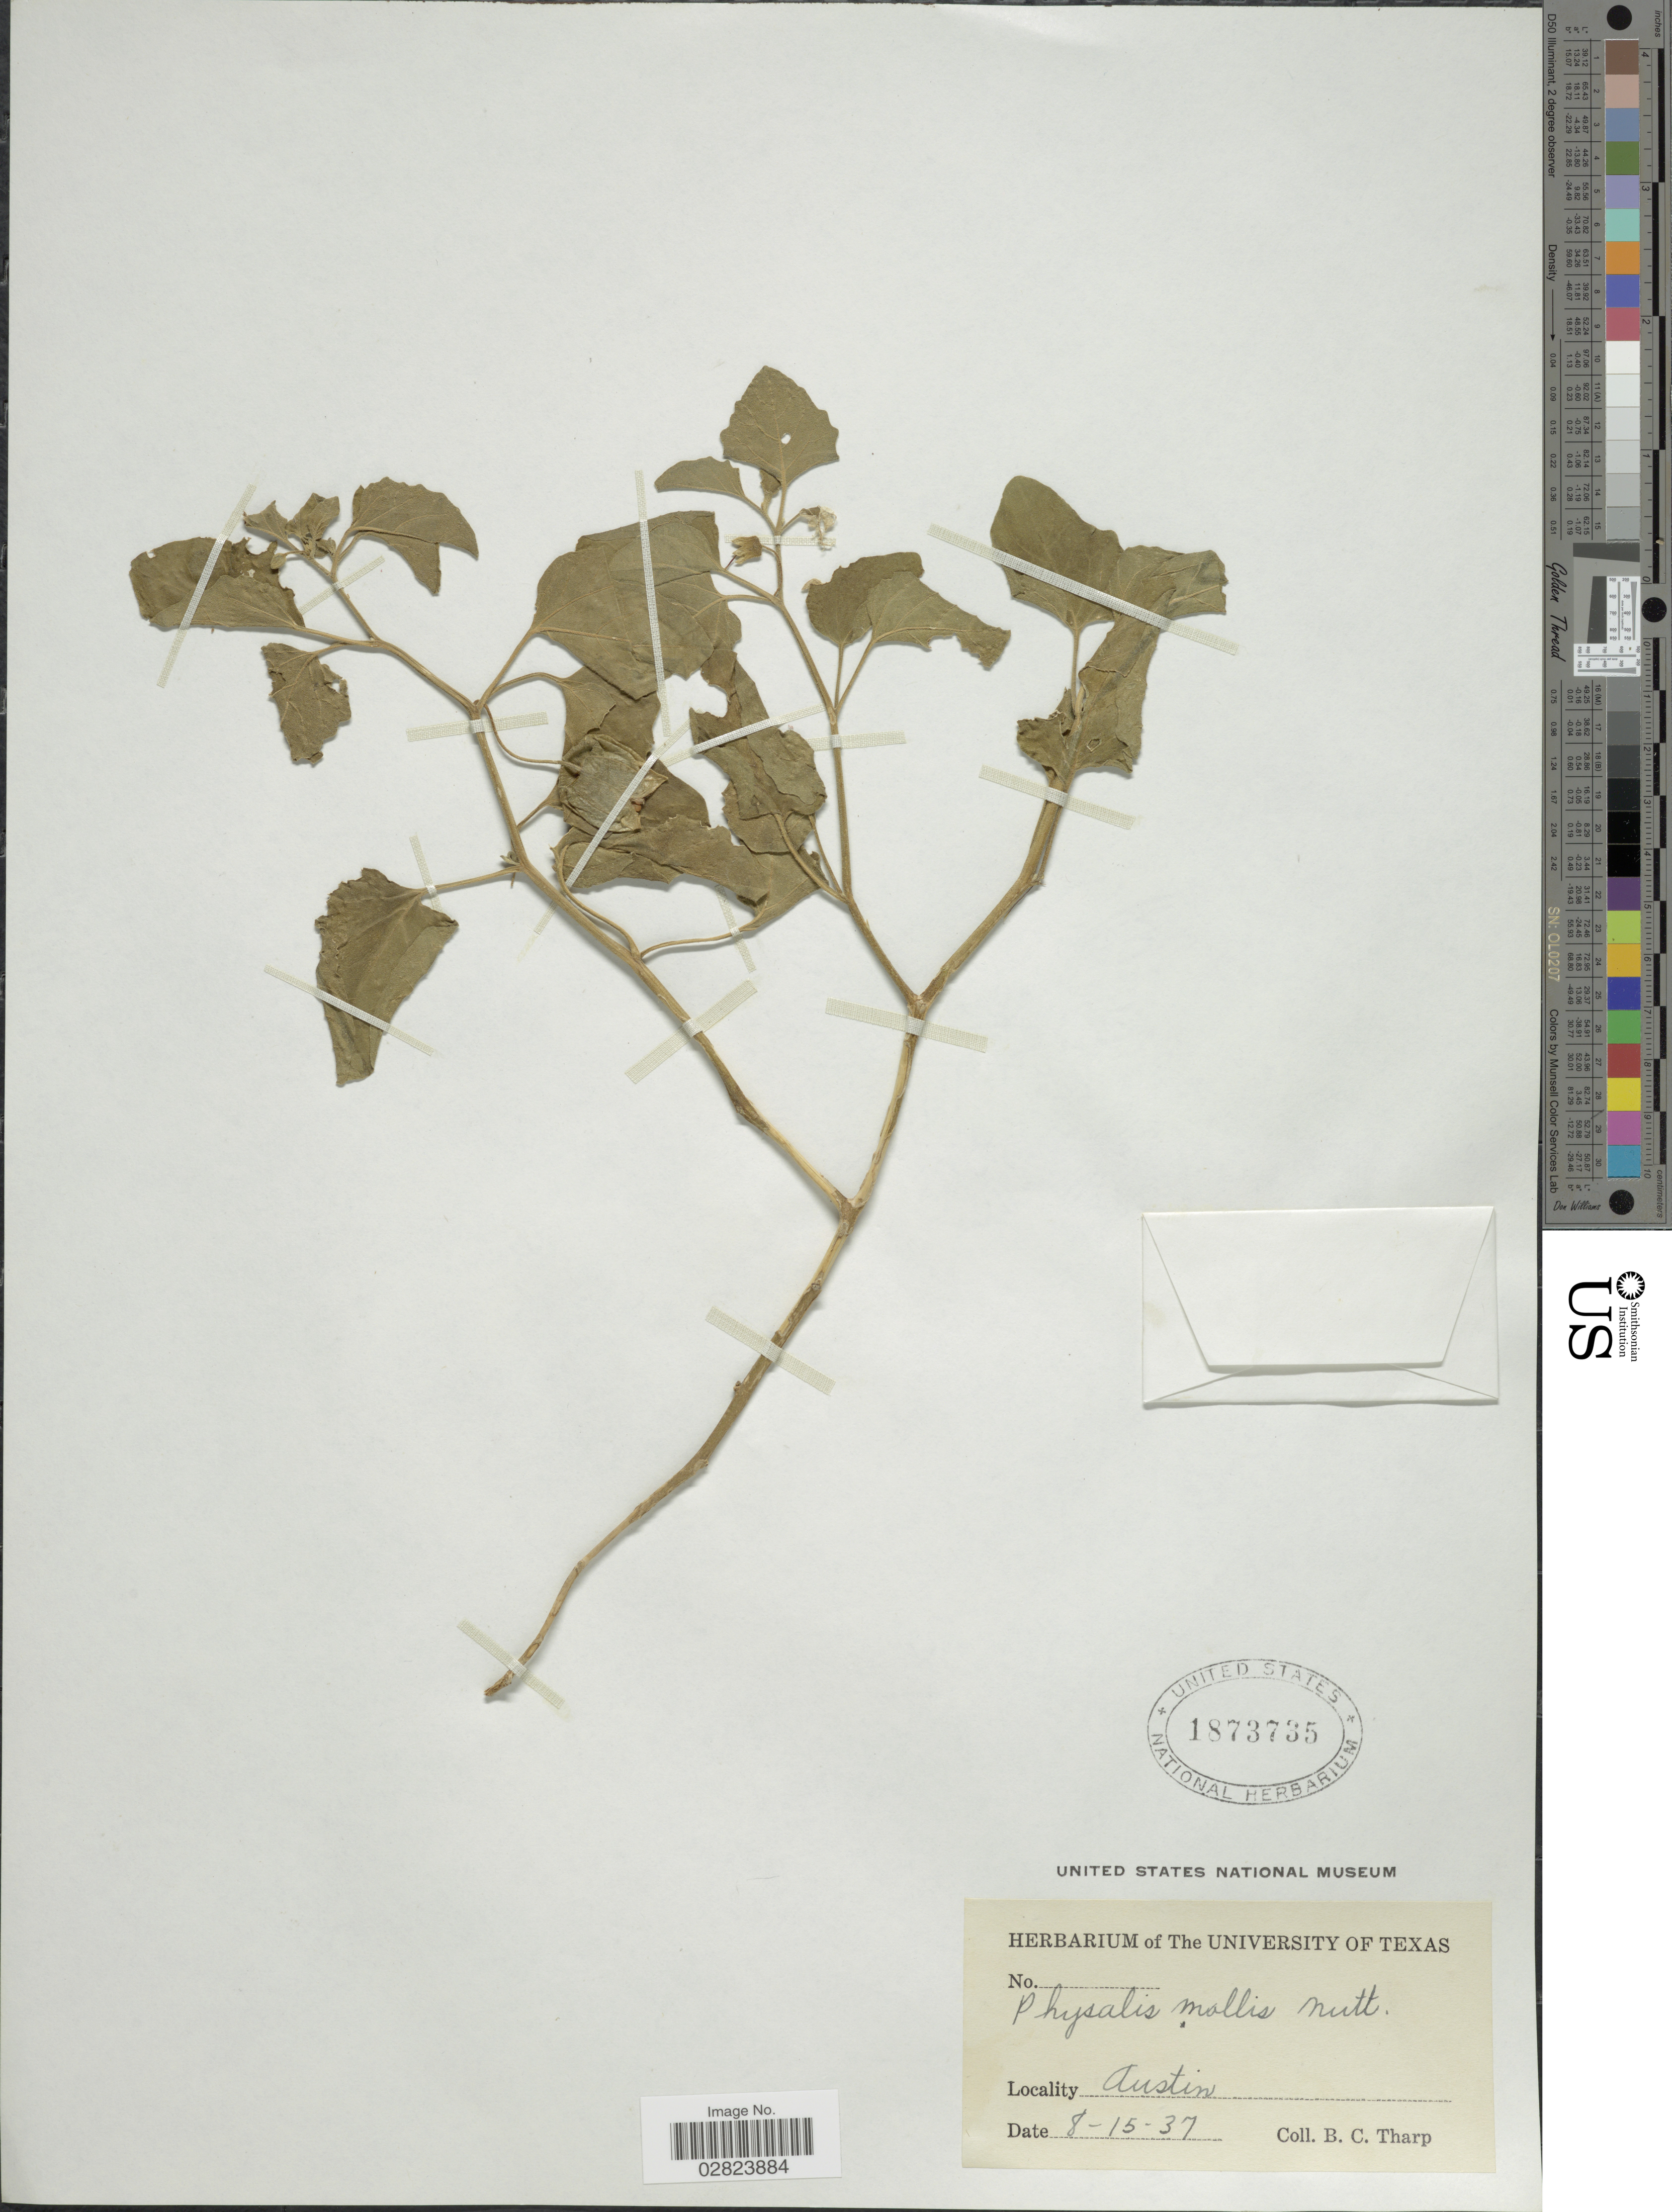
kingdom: Plantae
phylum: Tracheophyta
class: Magnoliopsida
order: Solanales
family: Solanaceae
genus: Physalis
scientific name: Physalis mollis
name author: Nutt.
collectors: B. C. Tharp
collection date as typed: Transcribed d/m/y: 15/8/37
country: United States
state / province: Texas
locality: Austin.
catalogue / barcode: US 1873735